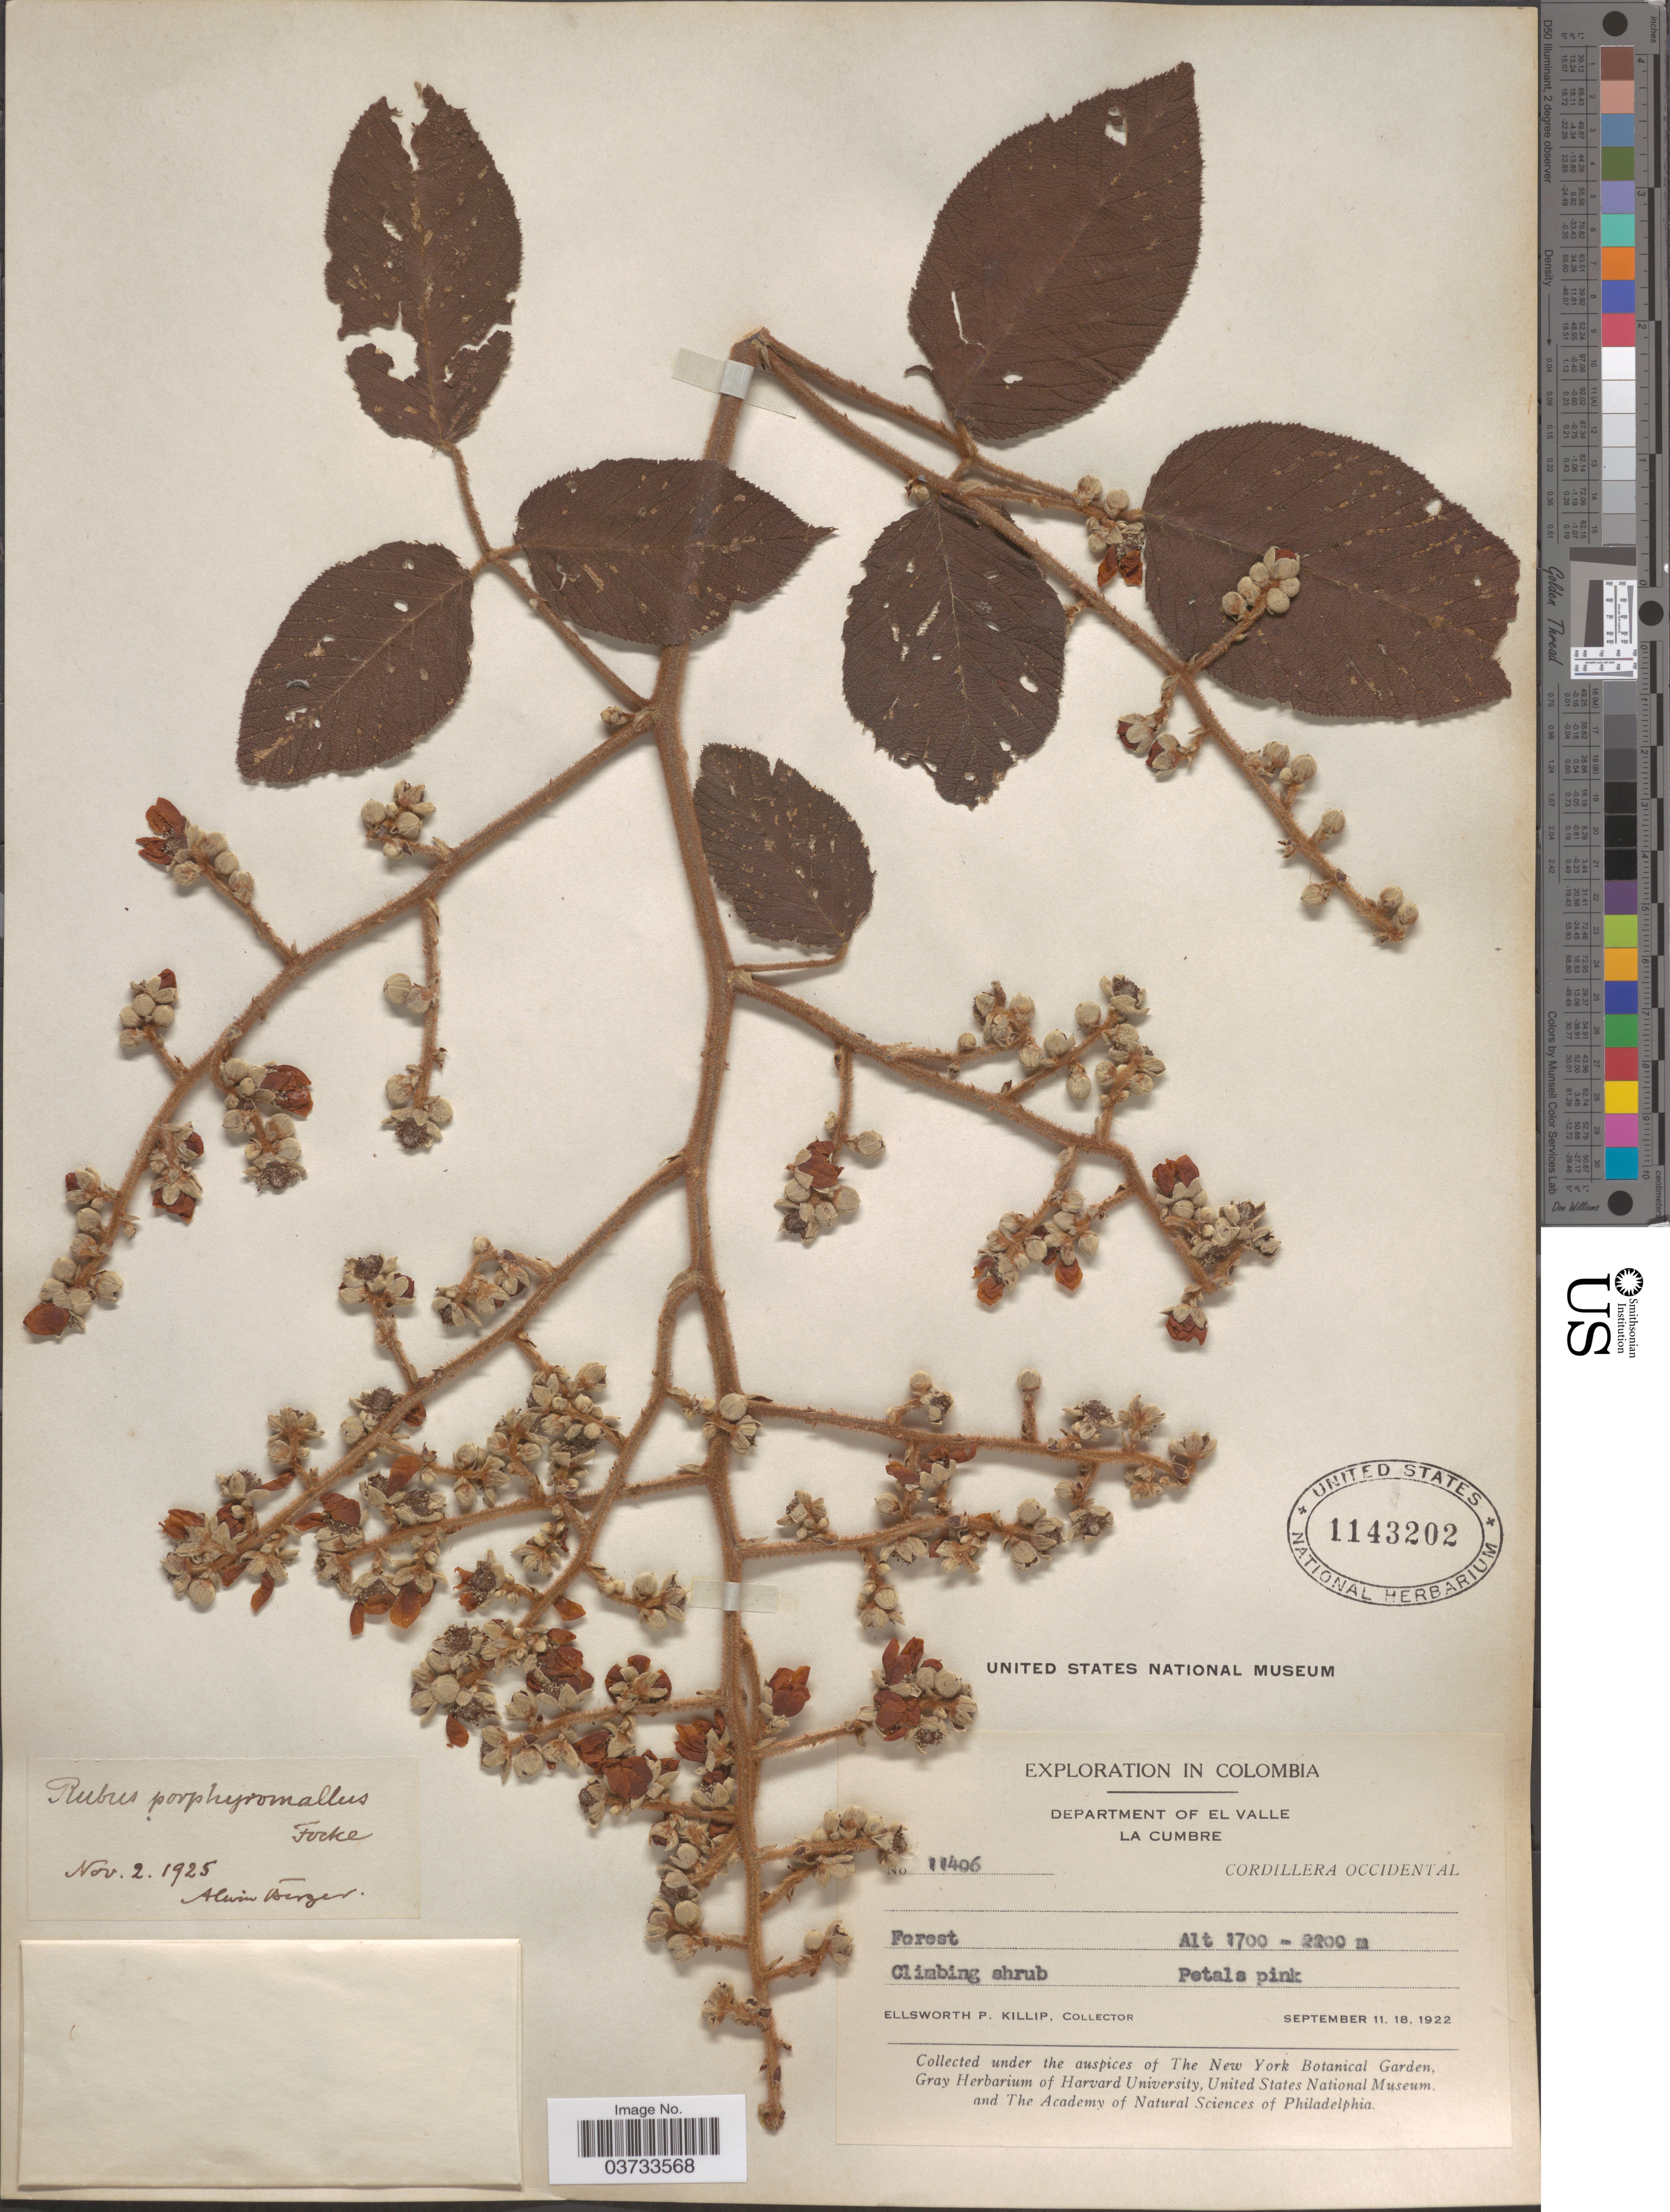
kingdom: Plantae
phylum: Tracheophyta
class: Magnoliopsida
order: Rosales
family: Rosaceae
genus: Rubus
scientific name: Rubus radicans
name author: Cav.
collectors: E. P. Killip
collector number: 11406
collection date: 1922-09-11/1922-09-18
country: Colombia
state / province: Valle del Cauca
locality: Department of El Valle. La Cumbre. Cordillera Occidental.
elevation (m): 1700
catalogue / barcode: US 1143202